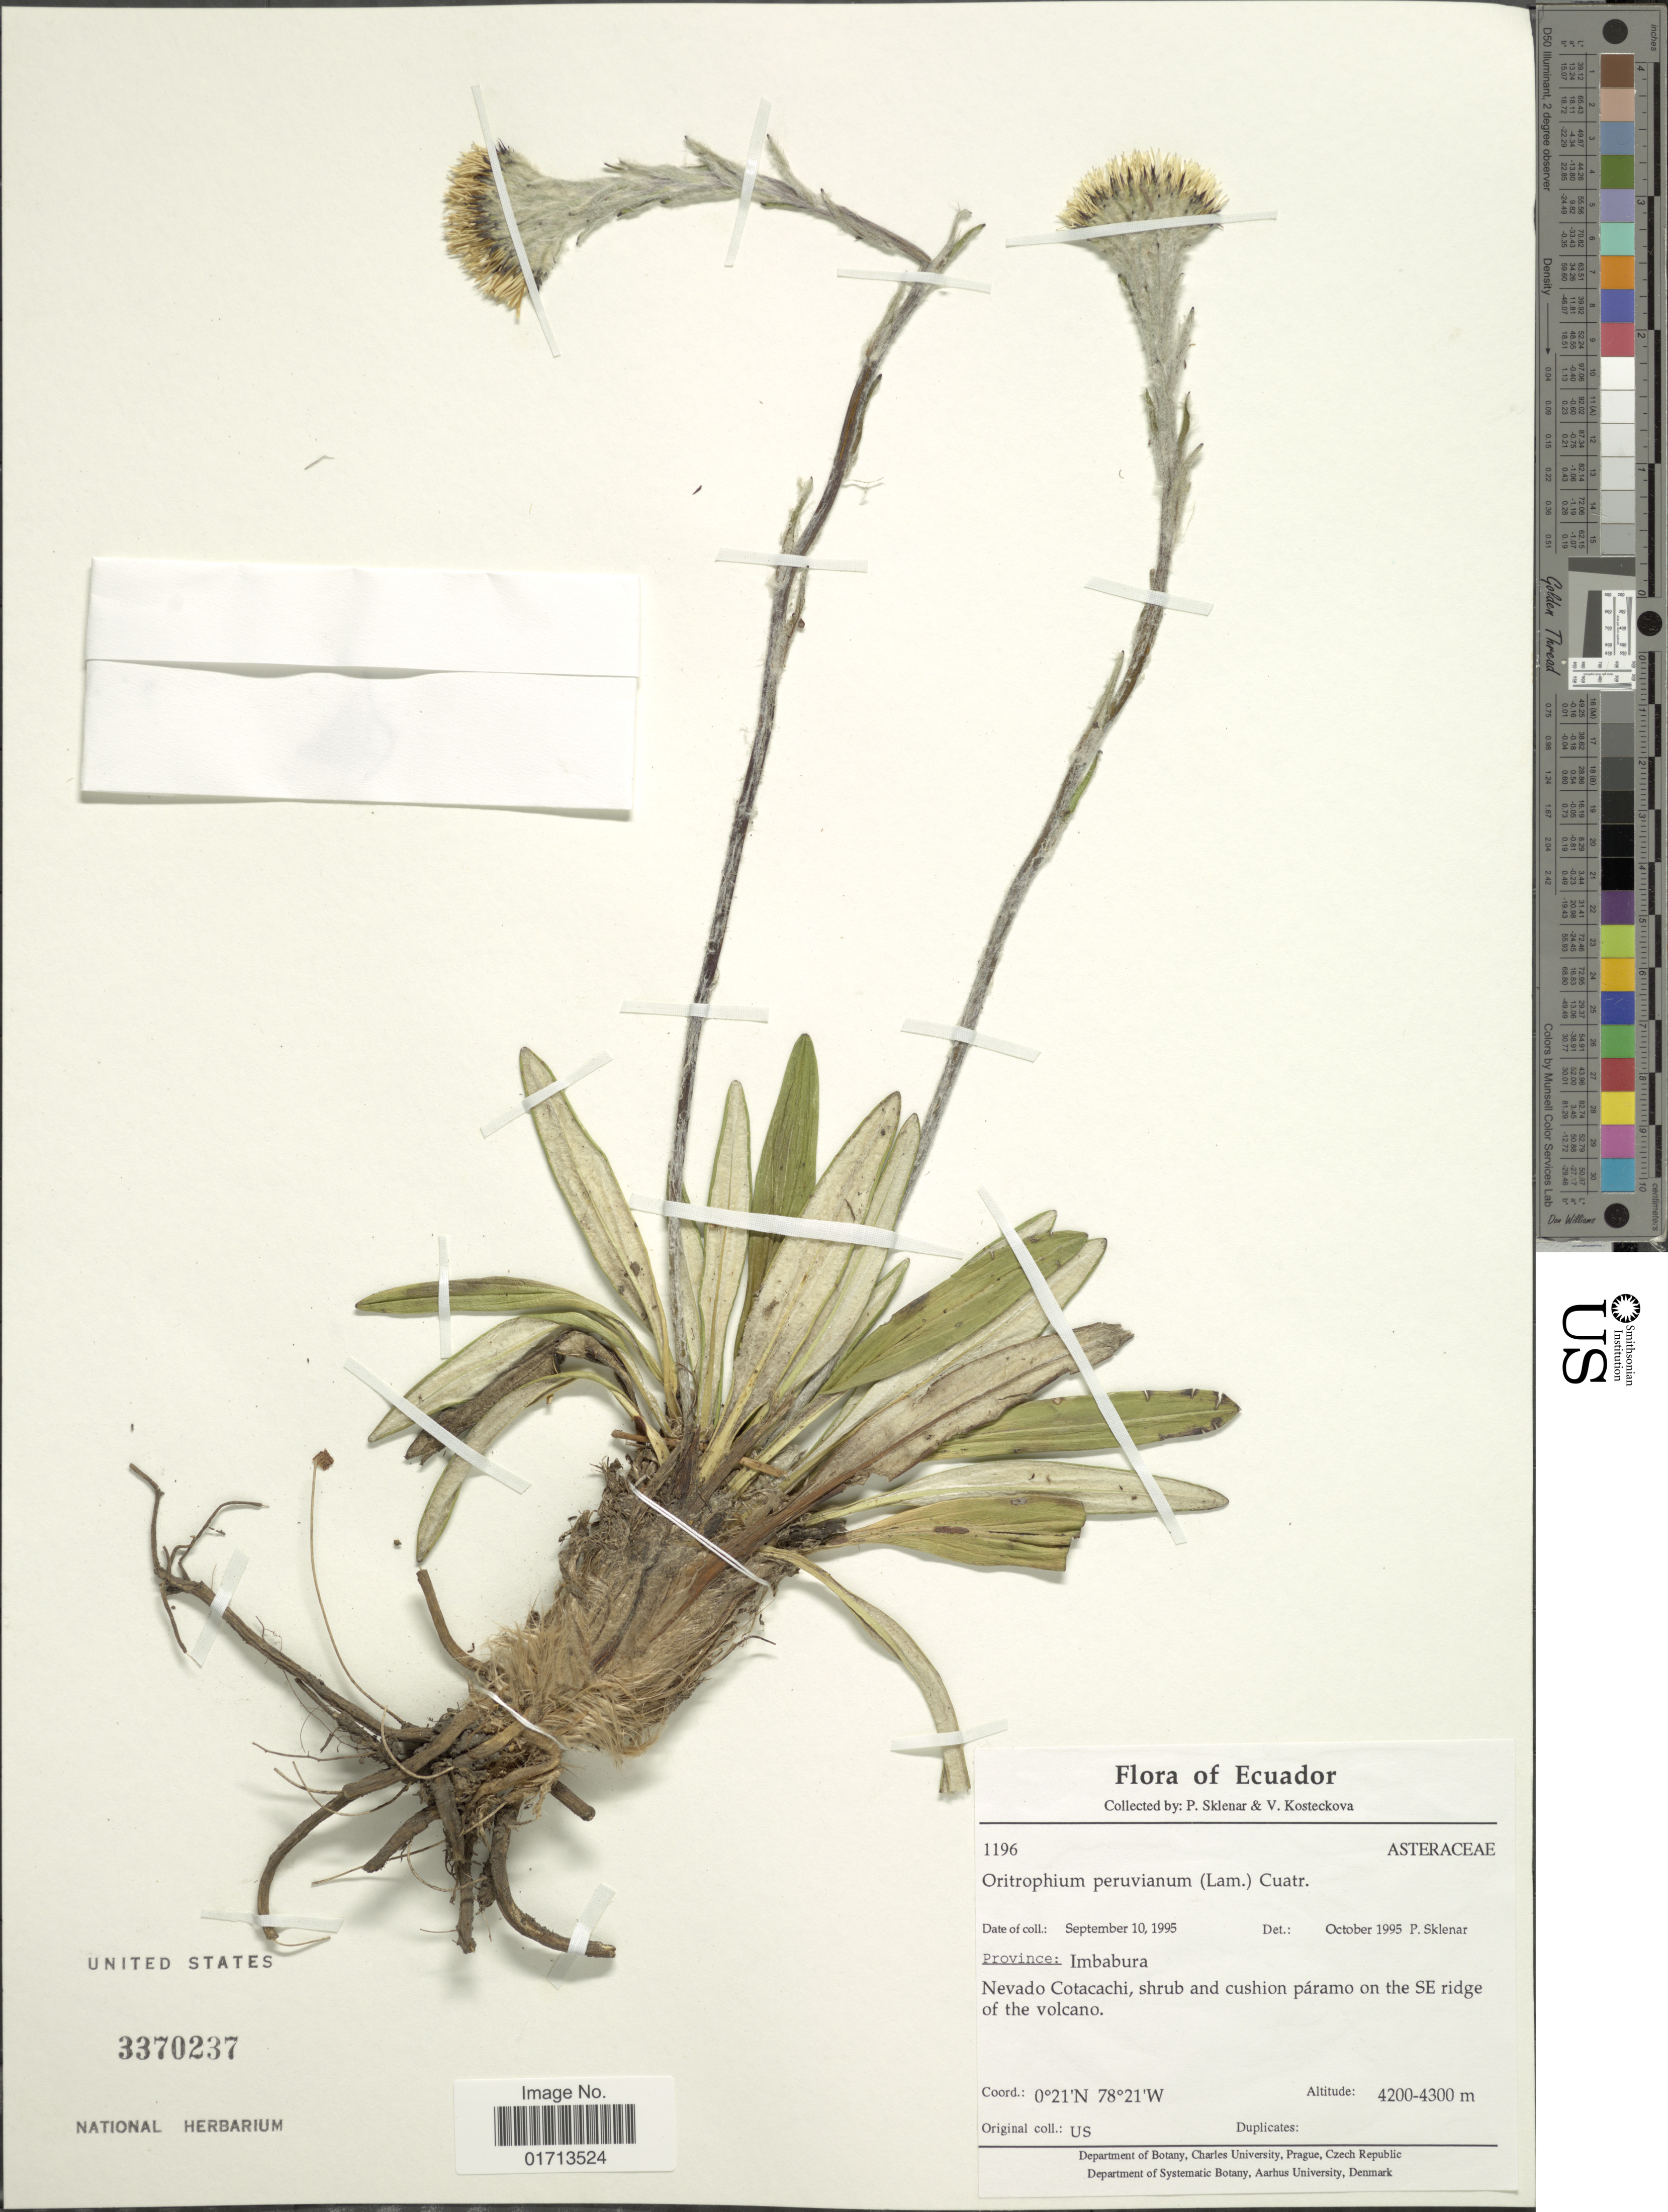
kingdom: Plantae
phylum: Tracheophyta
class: Magnoliopsida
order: Asterales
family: Asteraceae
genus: Oritrophium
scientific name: Oritrophium peruvianum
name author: (Lam.) Cuatrec.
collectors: P. Sklenár & V. Kosteckova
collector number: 1196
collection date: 1995-09-10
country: Ecuador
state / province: Imbabura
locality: Nevado Cotacachi, shrub and cushion paramo on the SE ridge of the volcano.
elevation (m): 4200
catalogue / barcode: US 3370237